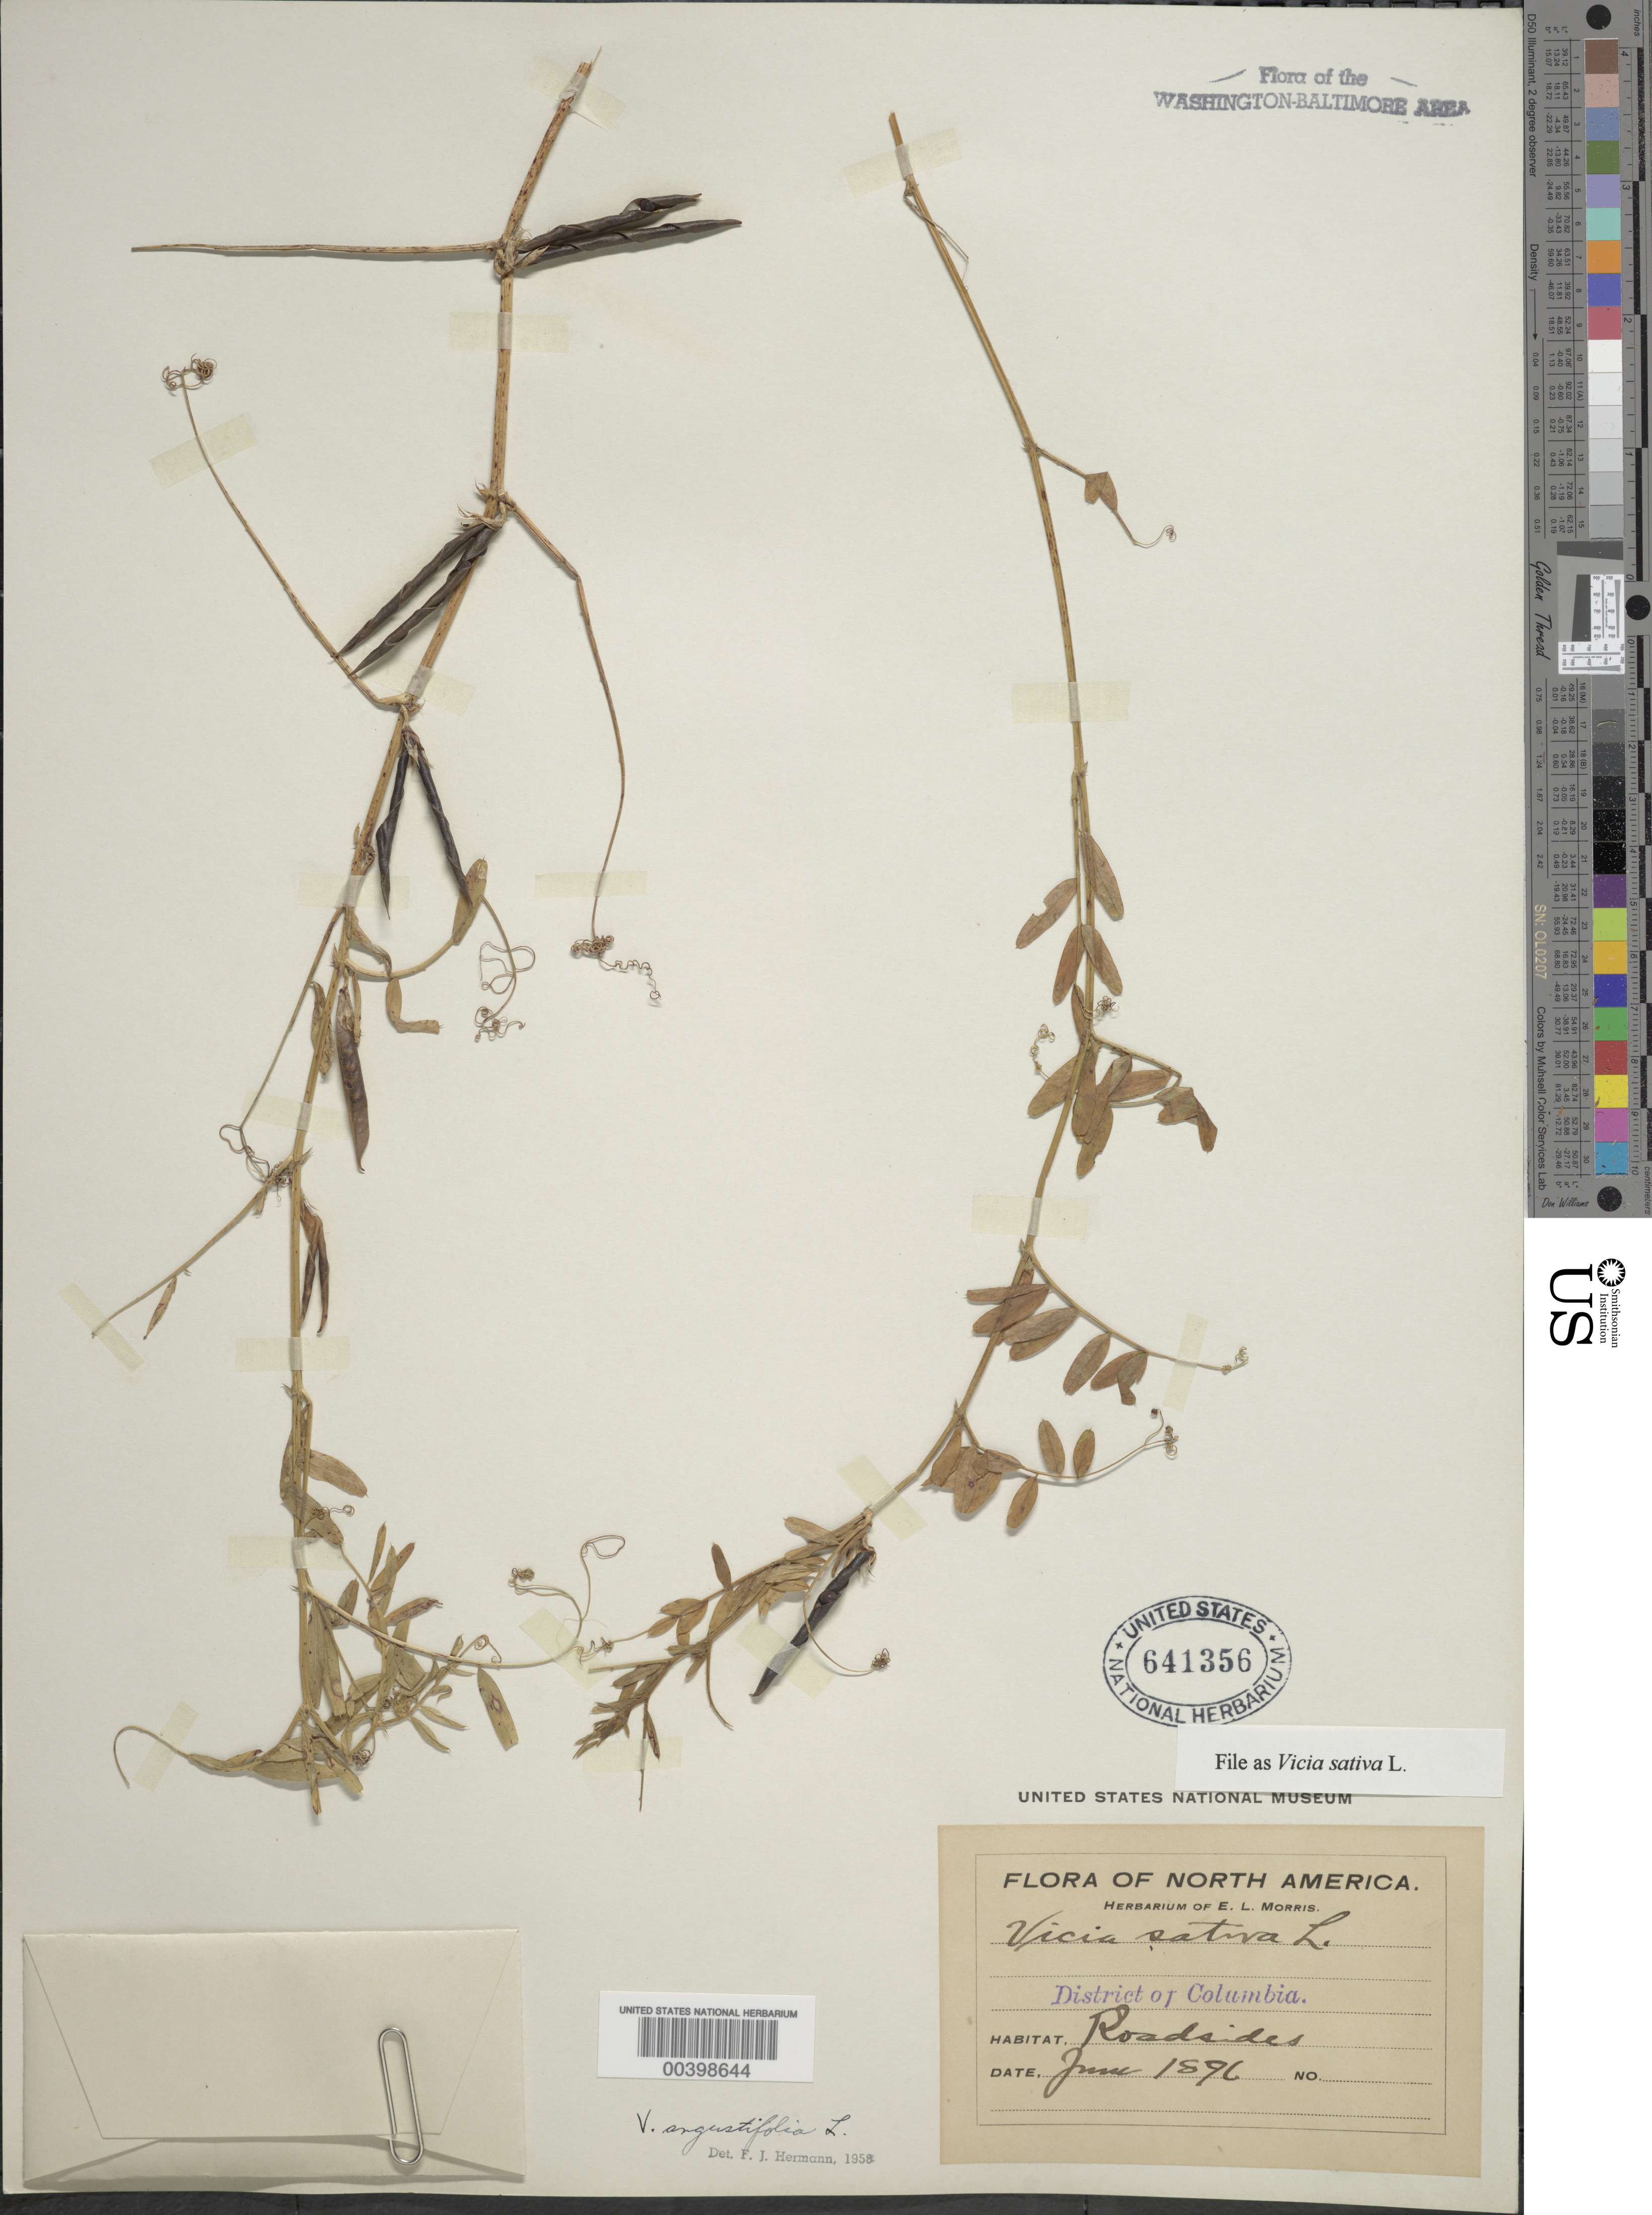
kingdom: Plantae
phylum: Tracheophyta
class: Magnoliopsida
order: Fabales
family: Fabaceae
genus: Vicia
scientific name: Vicia sativa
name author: L.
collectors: E. L. Morris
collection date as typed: Jun 1896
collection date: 1896-06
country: United States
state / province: District of Columbia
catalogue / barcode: US 641356